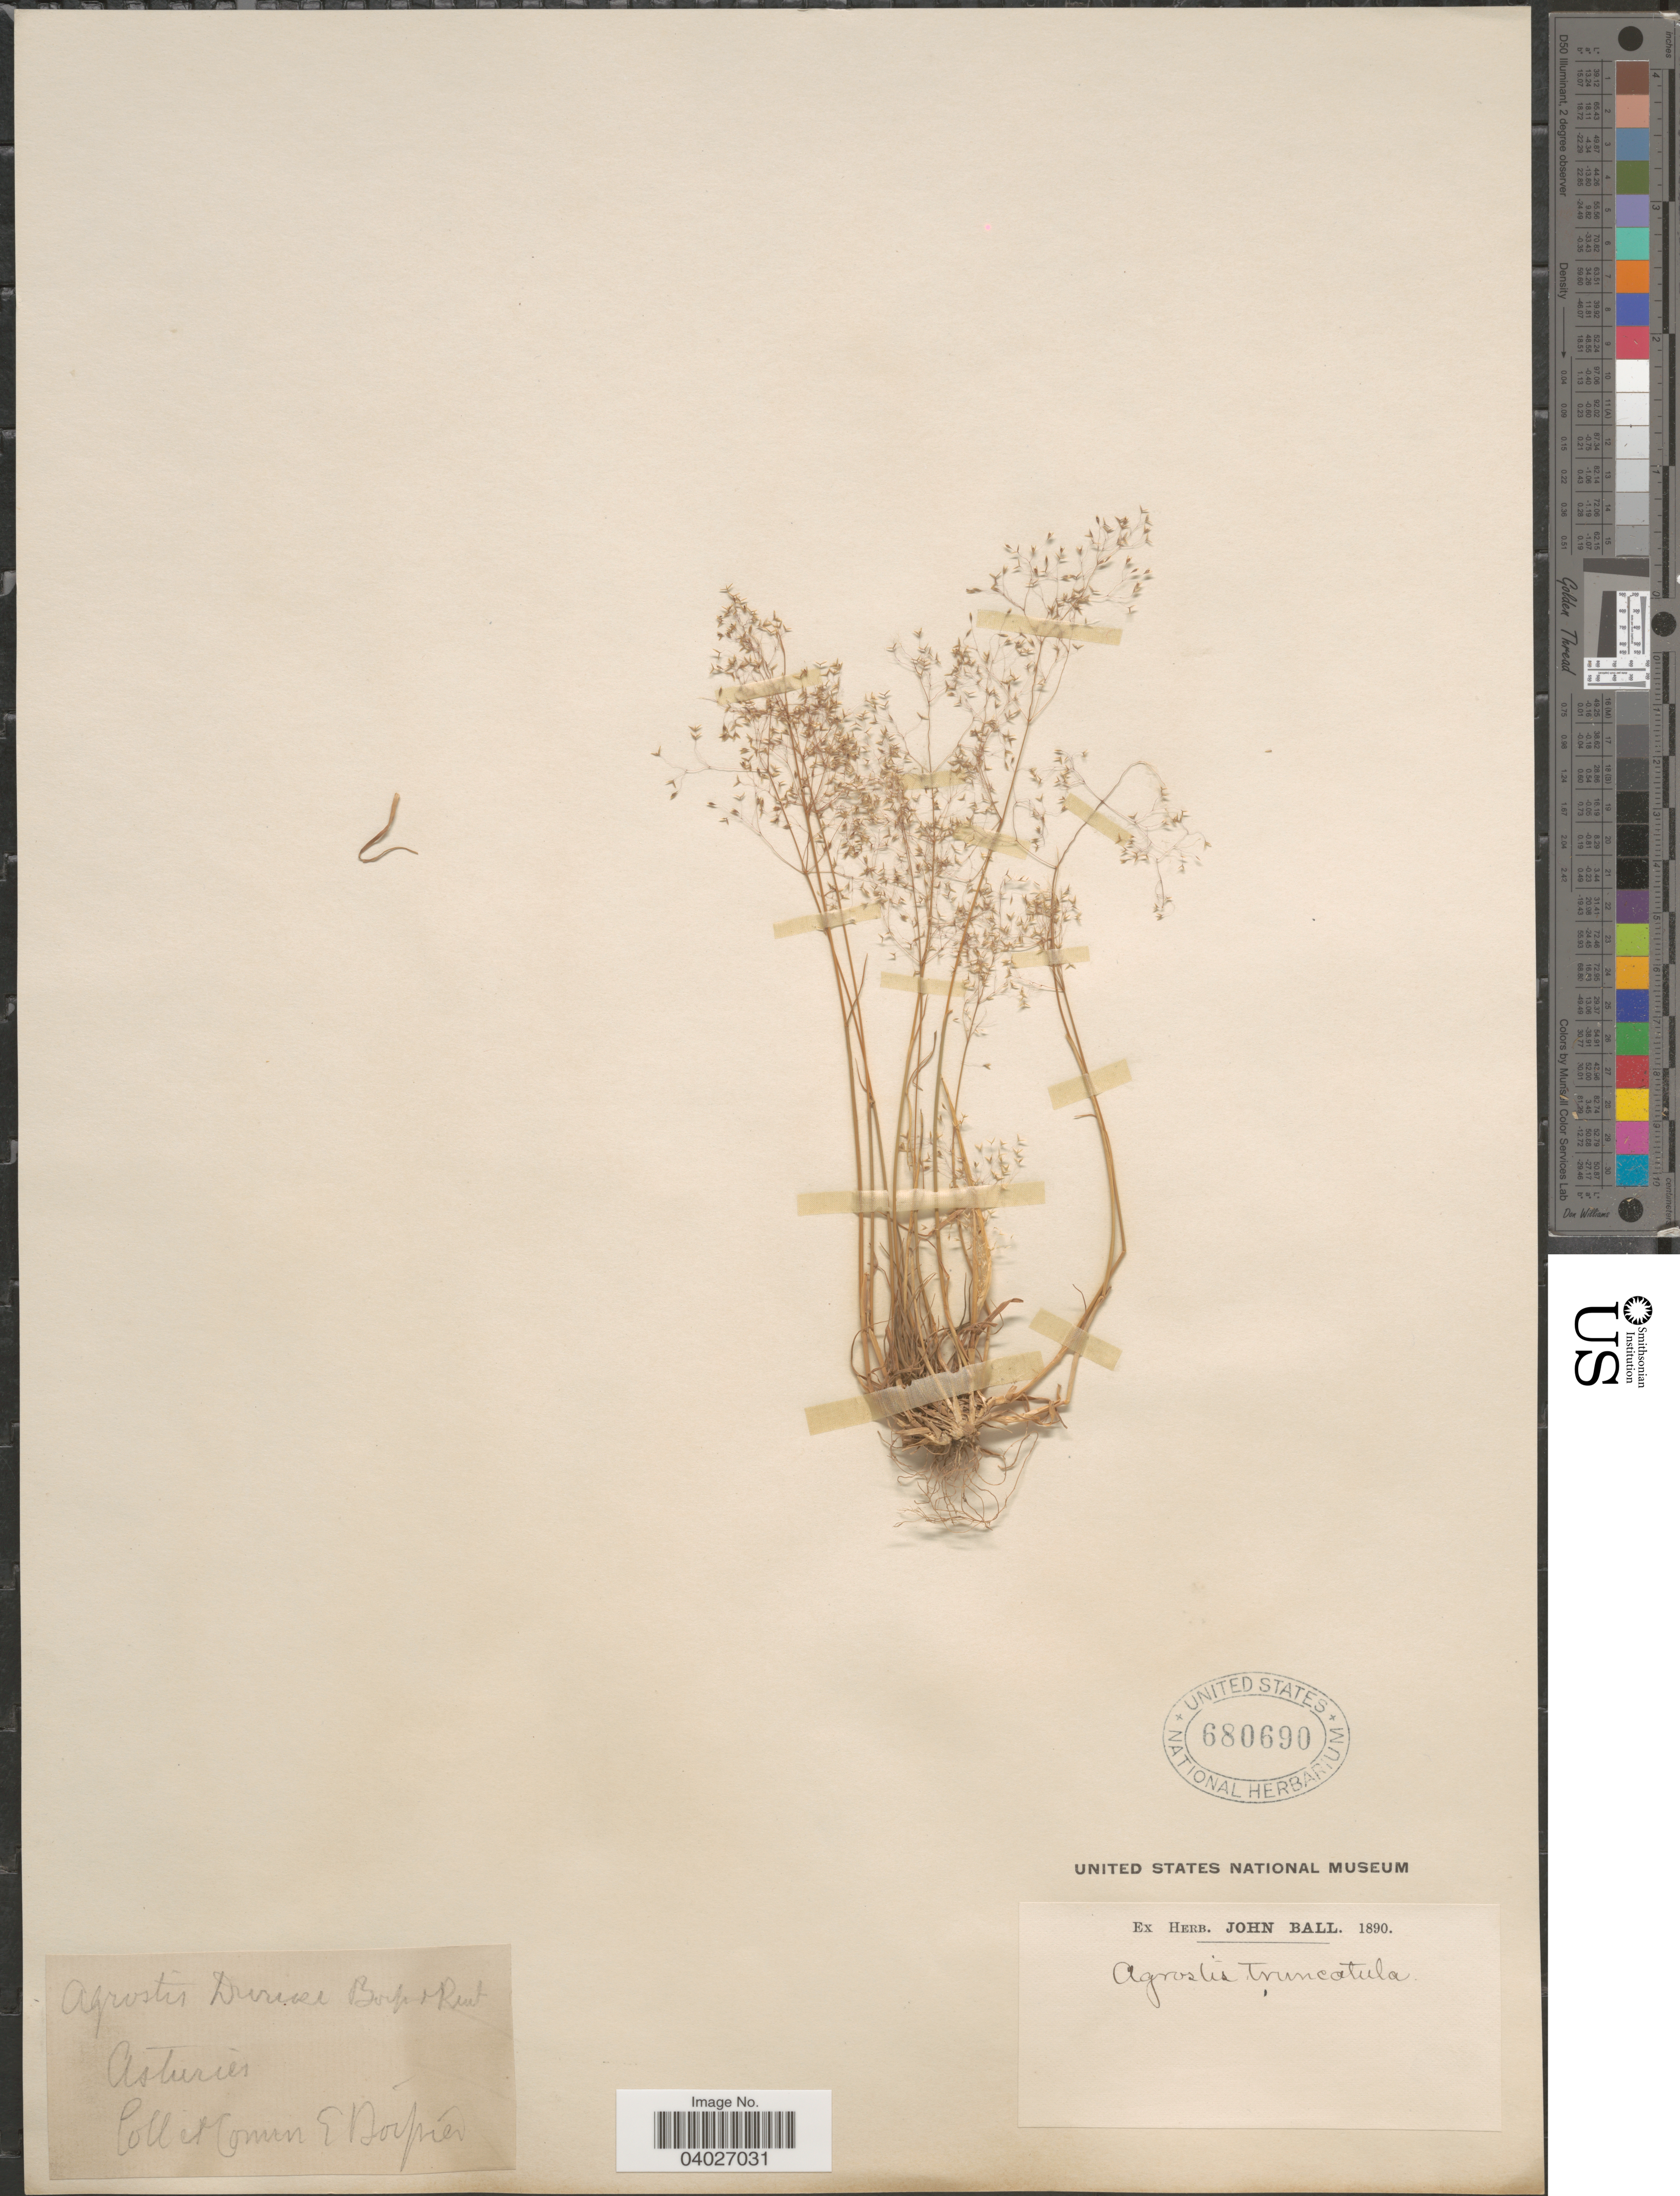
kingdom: Plantae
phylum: Tracheophyta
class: Liliopsida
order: Poales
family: Poaceae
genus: Agrostula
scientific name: Agrostula truncatula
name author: (Parl.) P.M. Peterson et al.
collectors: -- Boissier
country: Spain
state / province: Principado de Asturias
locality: Asturies.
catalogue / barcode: US 680690